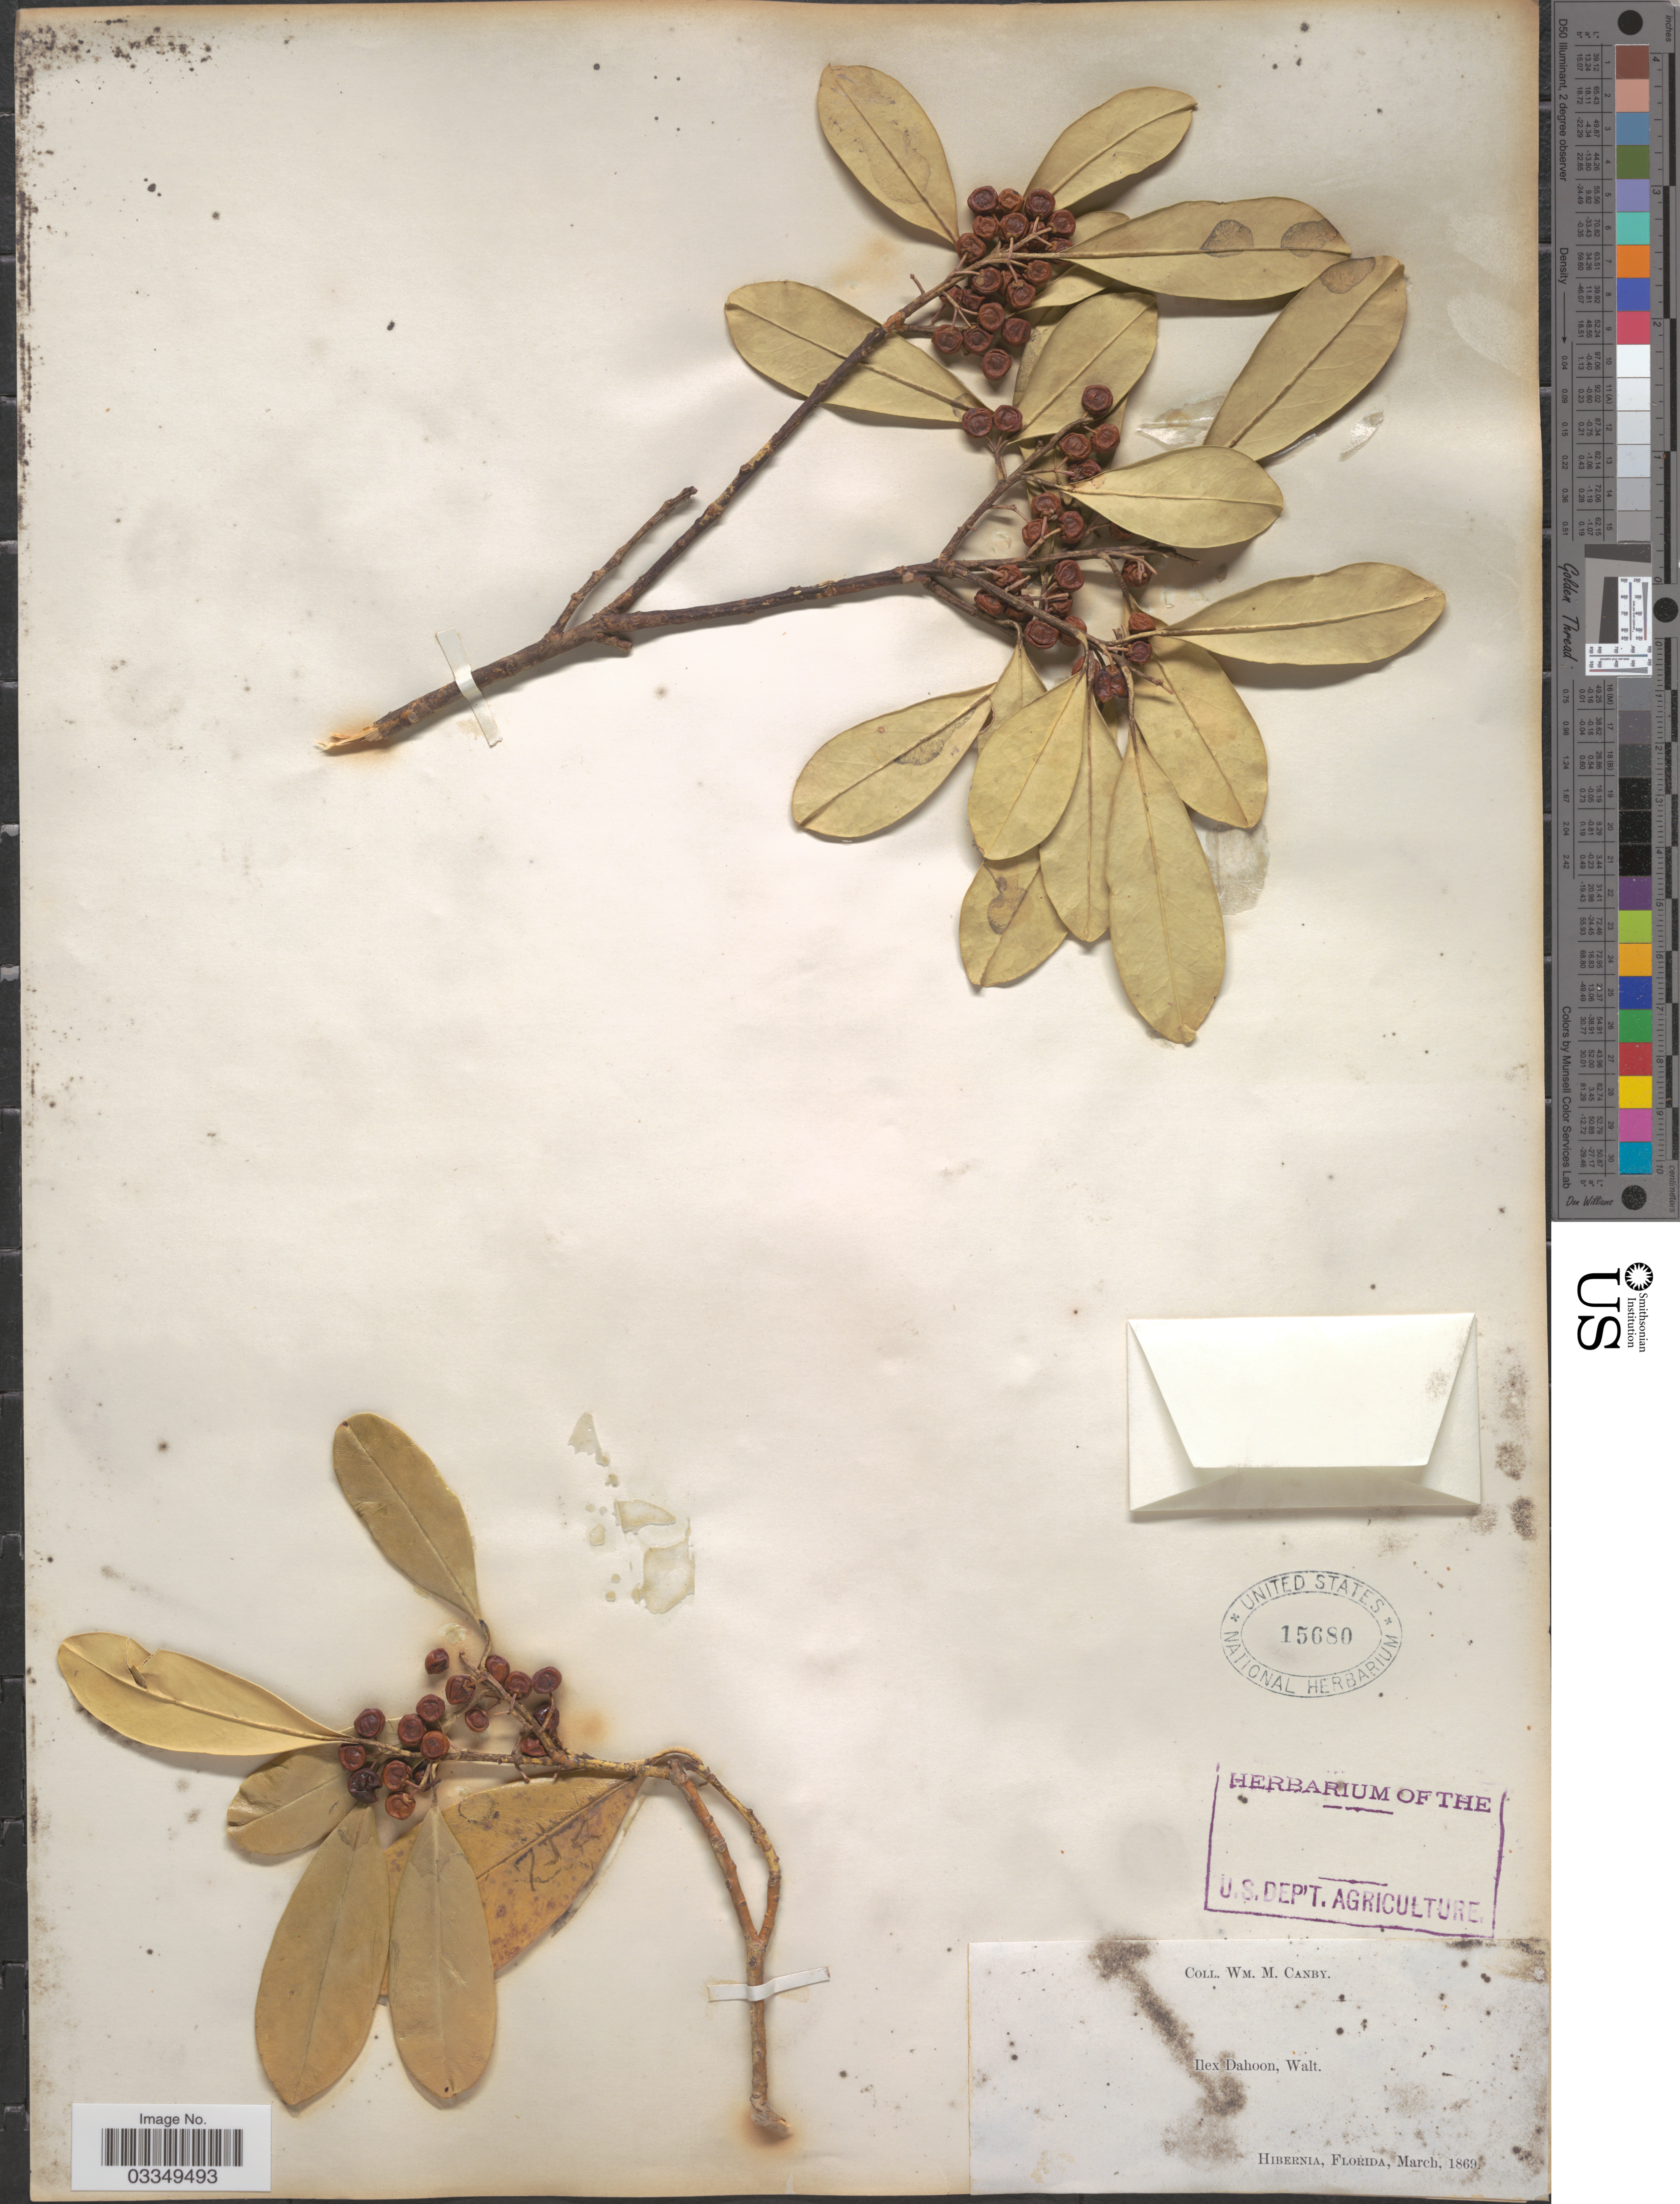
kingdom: Plantae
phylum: Tracheophyta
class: Magnoliopsida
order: Aquifoliales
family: Aquifoliaceae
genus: Ilex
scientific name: Ilex cassine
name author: L.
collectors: W. M. Canby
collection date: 1869-03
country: United States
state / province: Florida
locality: Hibernia.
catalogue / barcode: US 15680